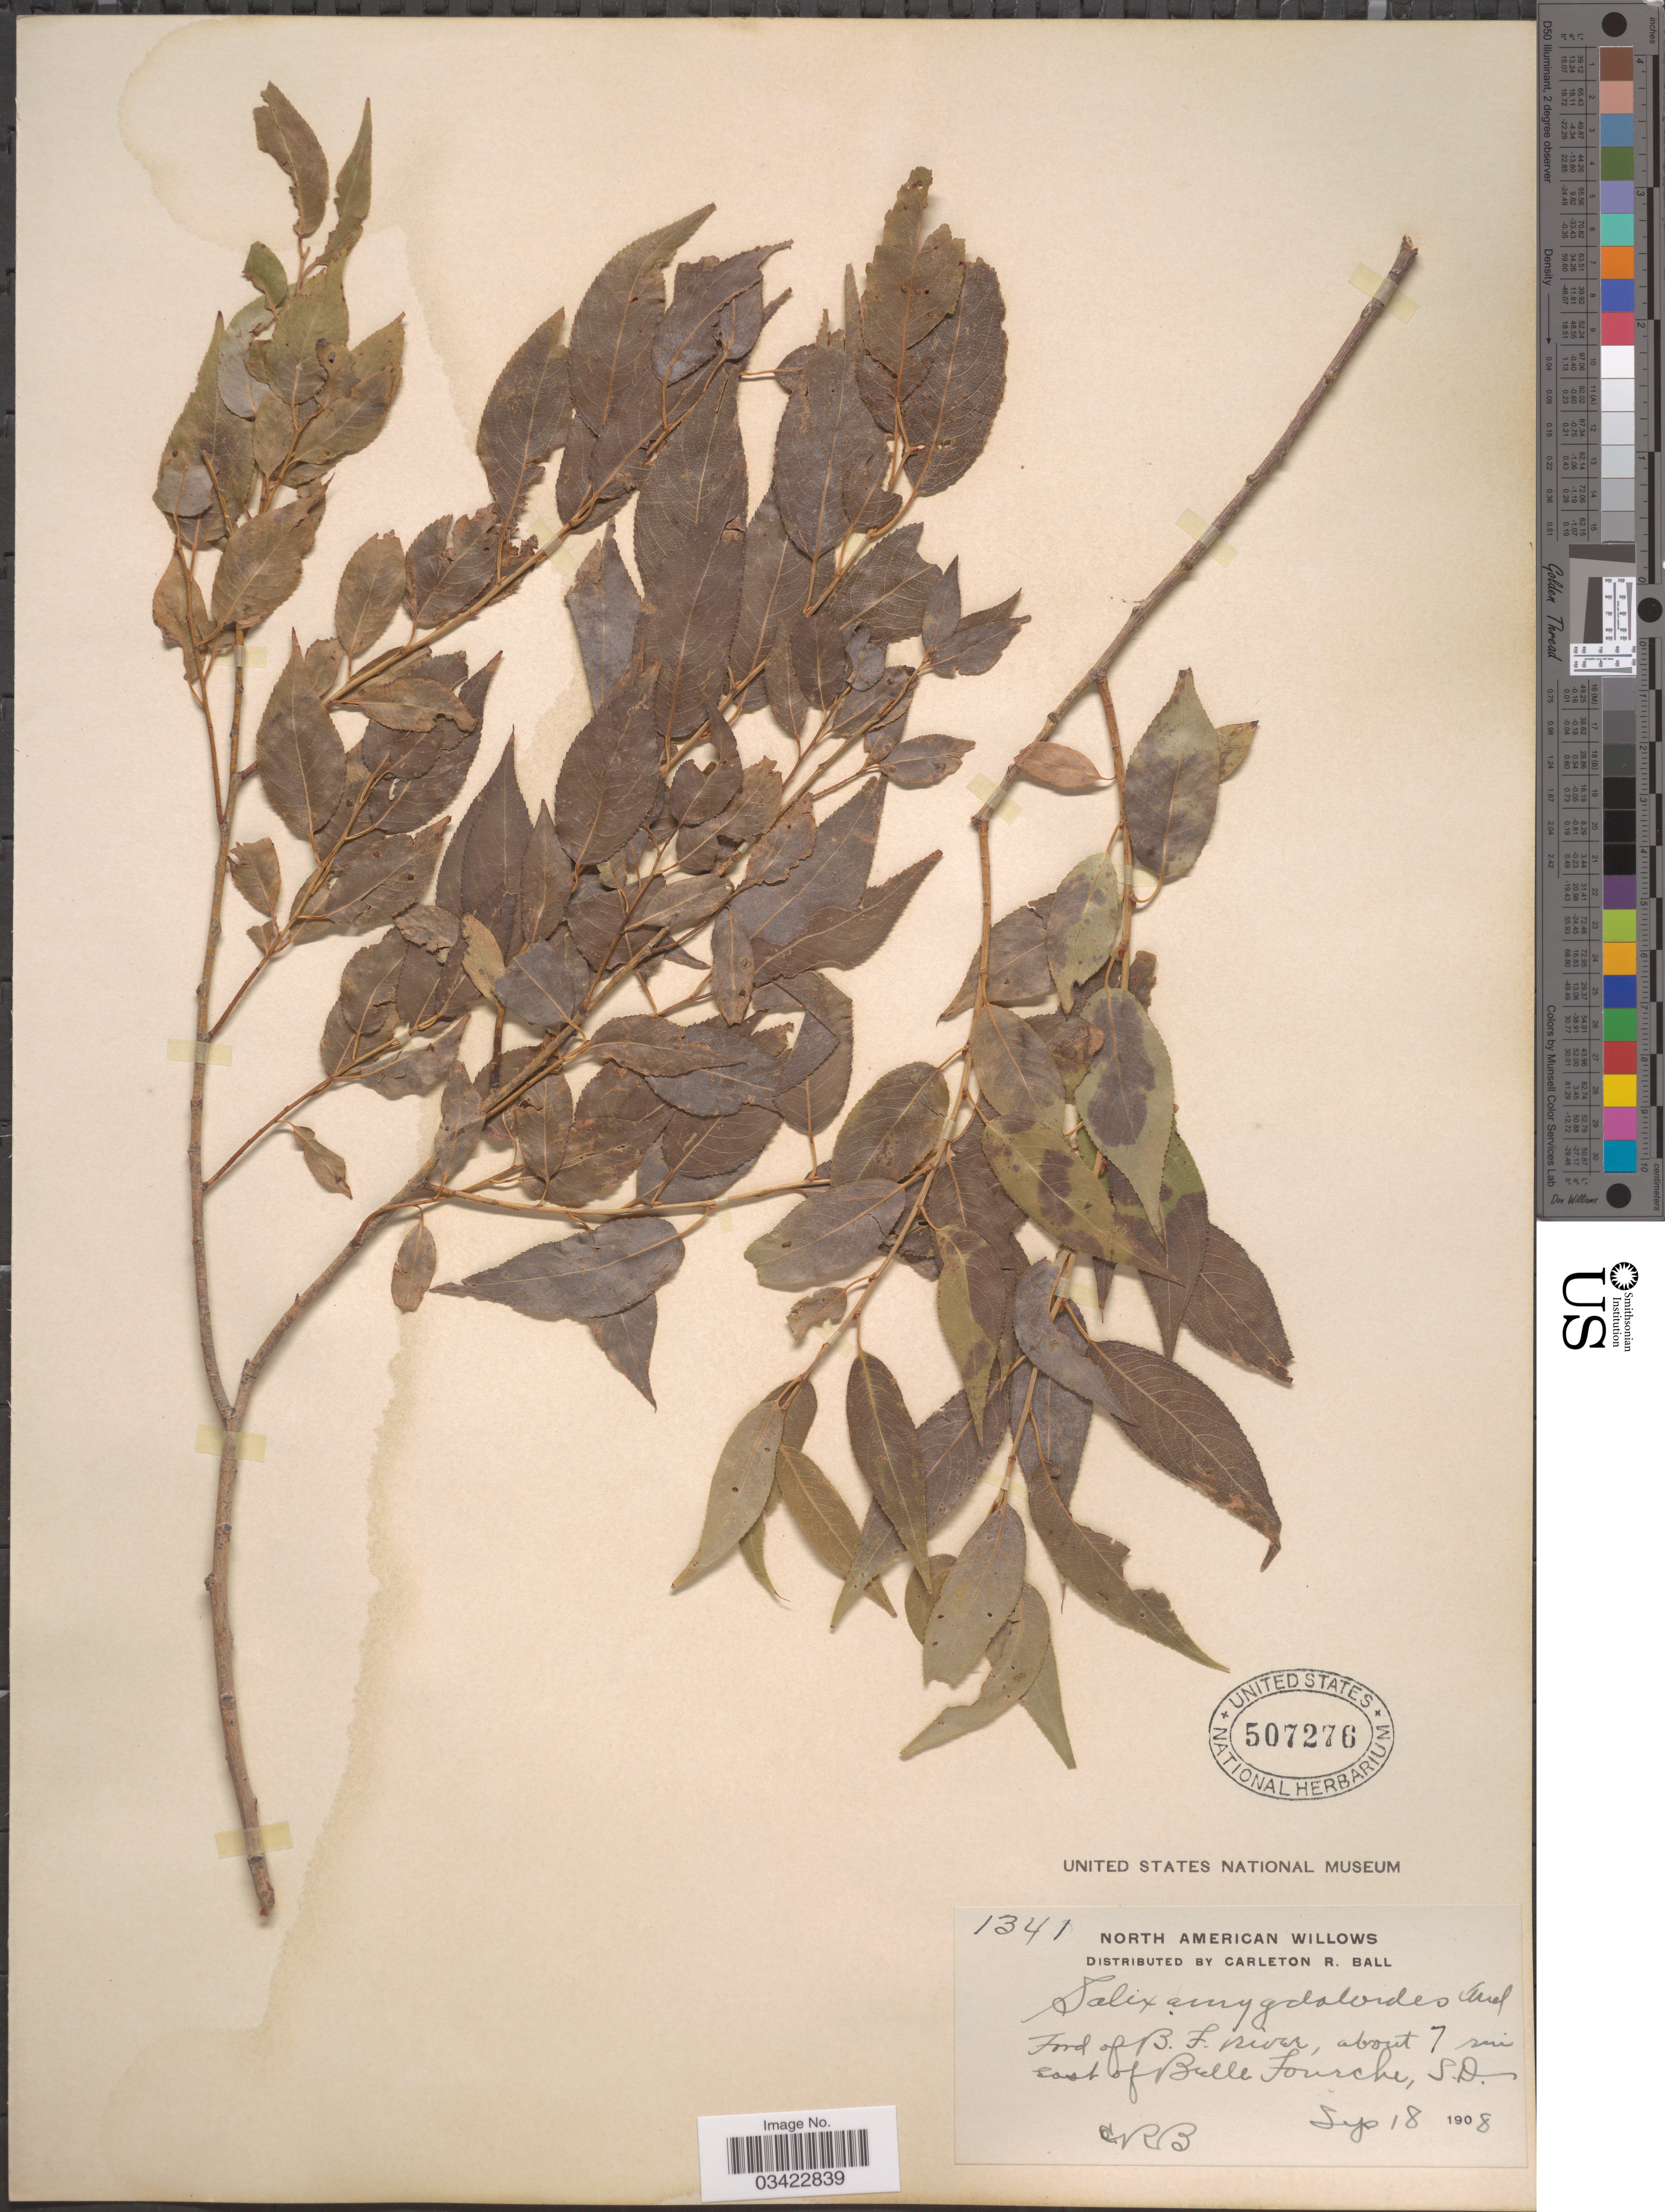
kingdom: Plantae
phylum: Tracheophyta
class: Magnoliopsida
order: Malpighiales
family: Salicaceae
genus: Salix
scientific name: Salix amygdaloides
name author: Andersson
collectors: C. R. Ball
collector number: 1341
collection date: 1908-09-18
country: United States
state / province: South Dakota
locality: Ford of B. F. river, about 7 mi east of Belle Fourche.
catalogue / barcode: US 507276